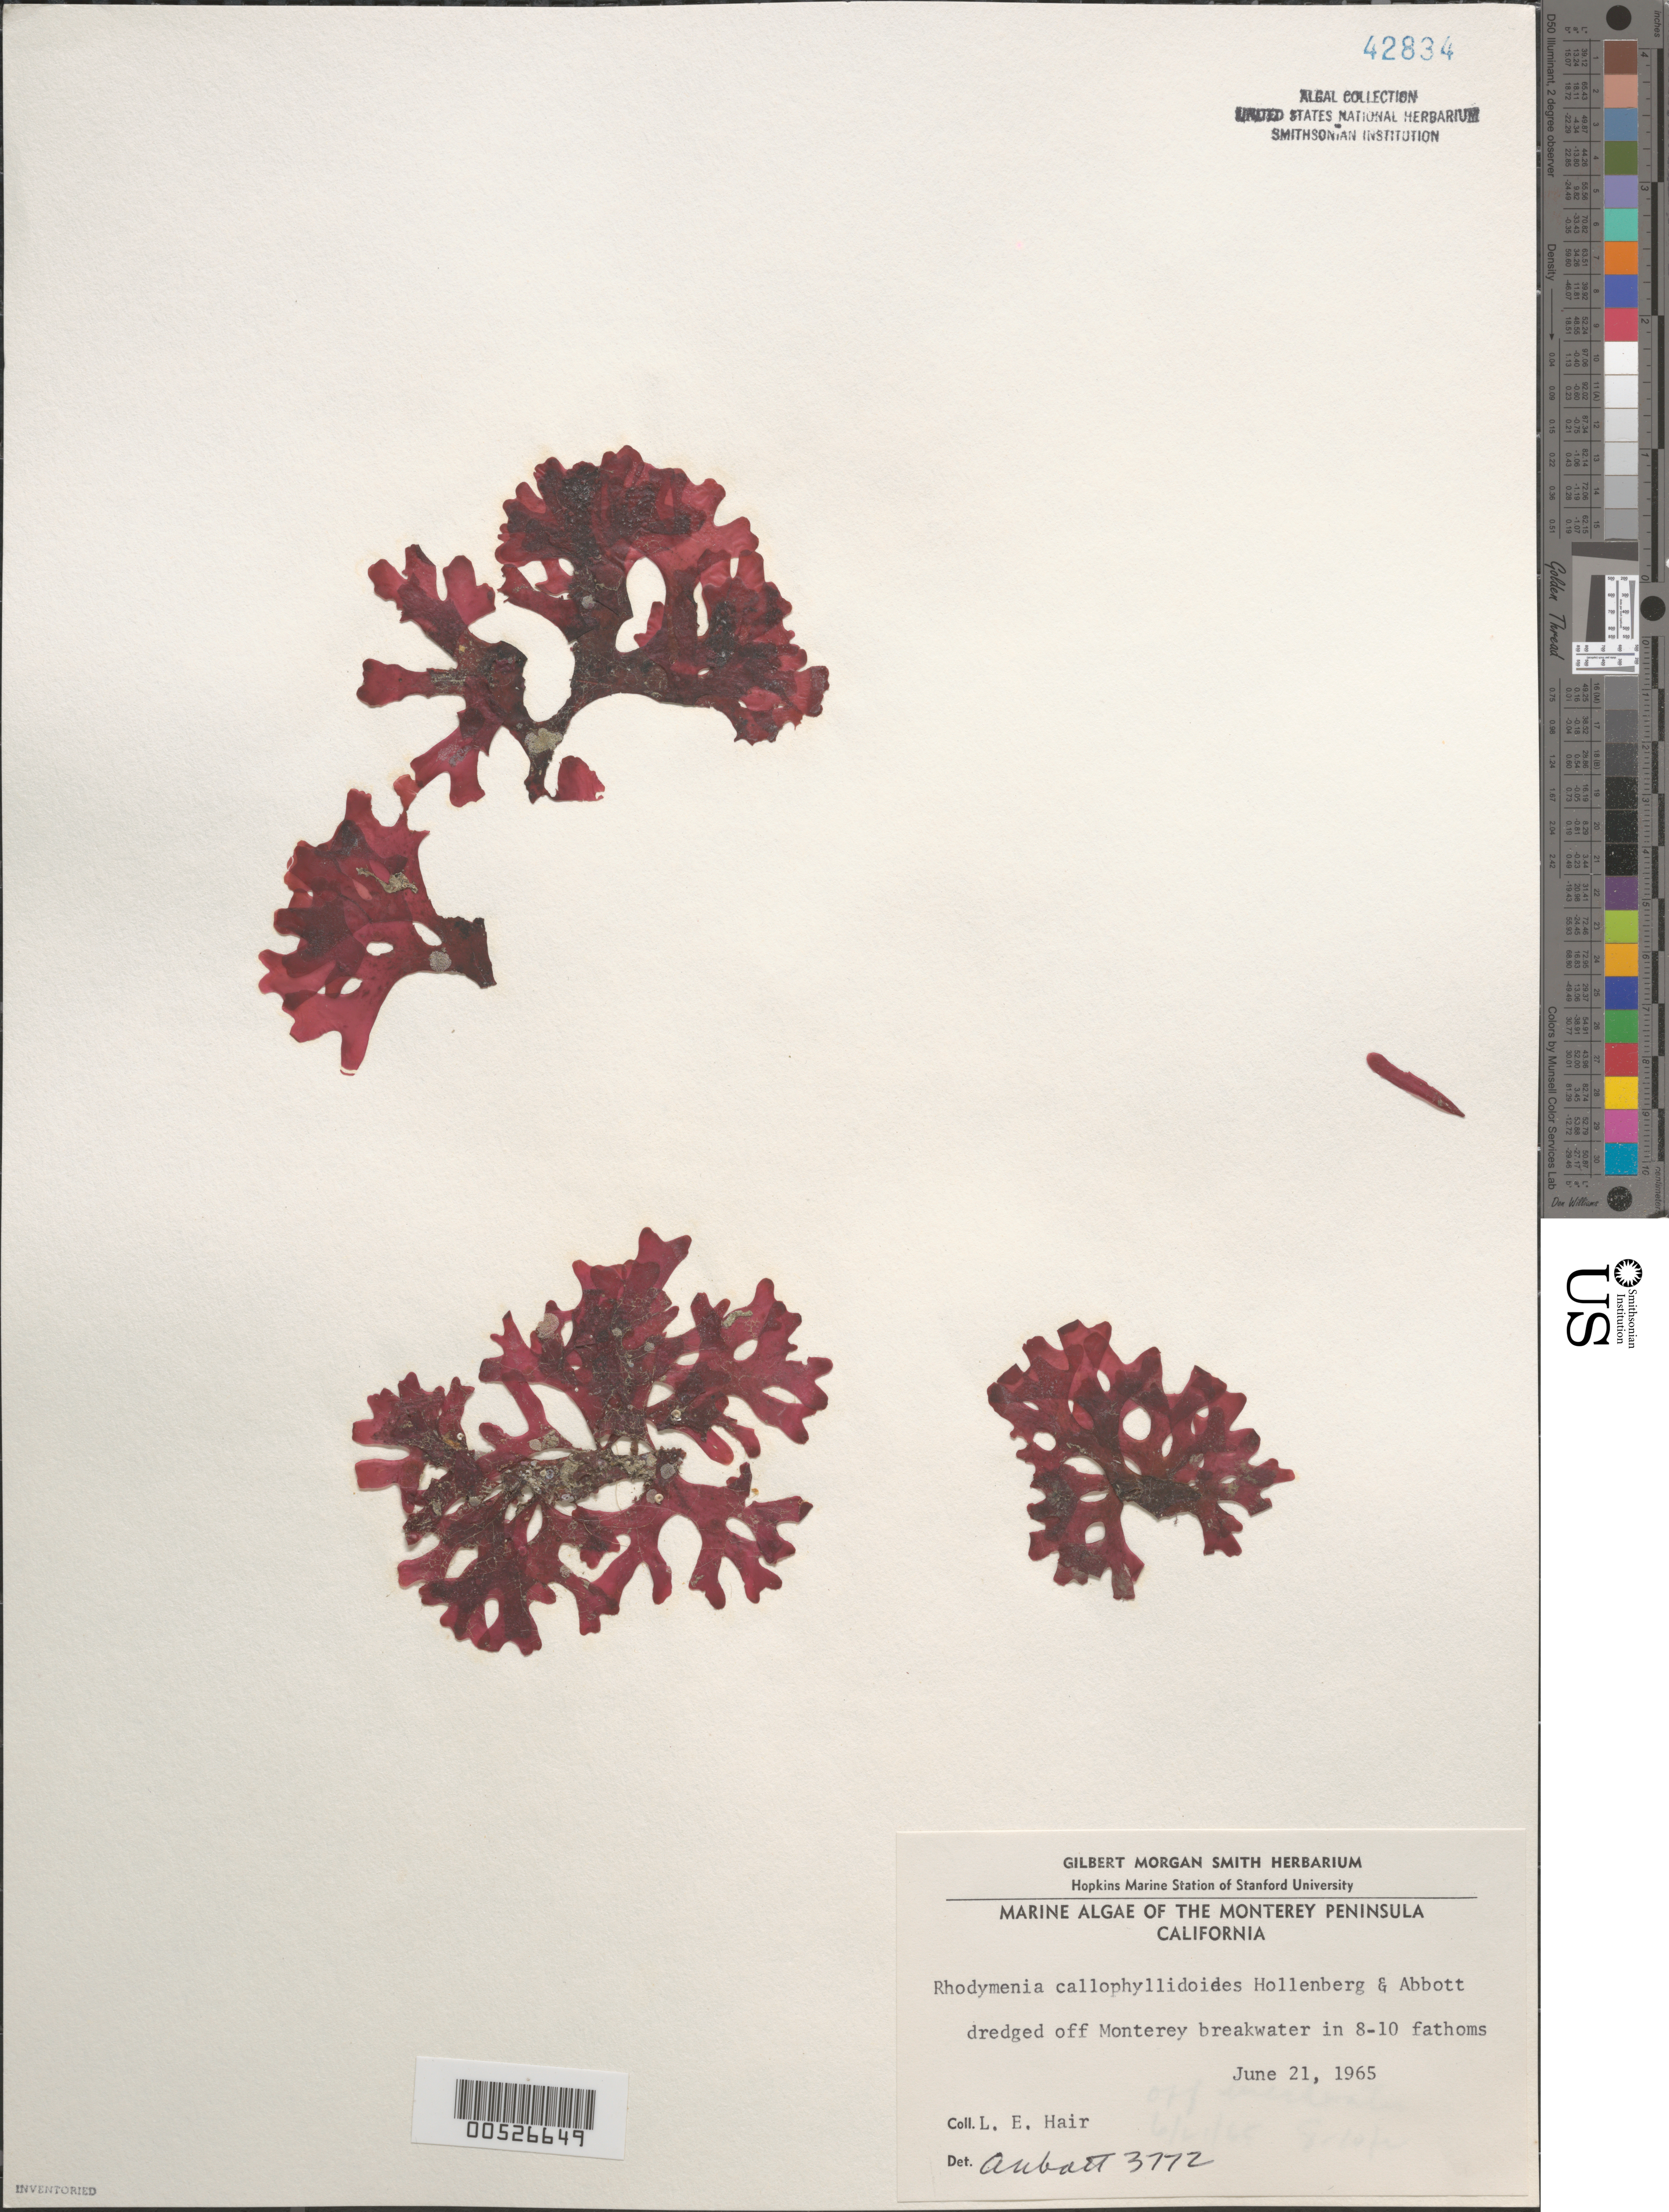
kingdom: Plantae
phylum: Rhodophyta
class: Florideophyceae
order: Rhodymeniales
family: Rhodymeniaceae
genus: Rhodymenia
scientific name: Rhodymenia callophyllidoides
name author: Hollenb. & I.A. Abbott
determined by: Abbott, Isabella A.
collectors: L. Hair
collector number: IAA 3772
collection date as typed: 21 Jun 1965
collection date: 1965-06-21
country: United States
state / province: California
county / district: Monterey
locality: Off Monterey breakwater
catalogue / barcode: US 42834